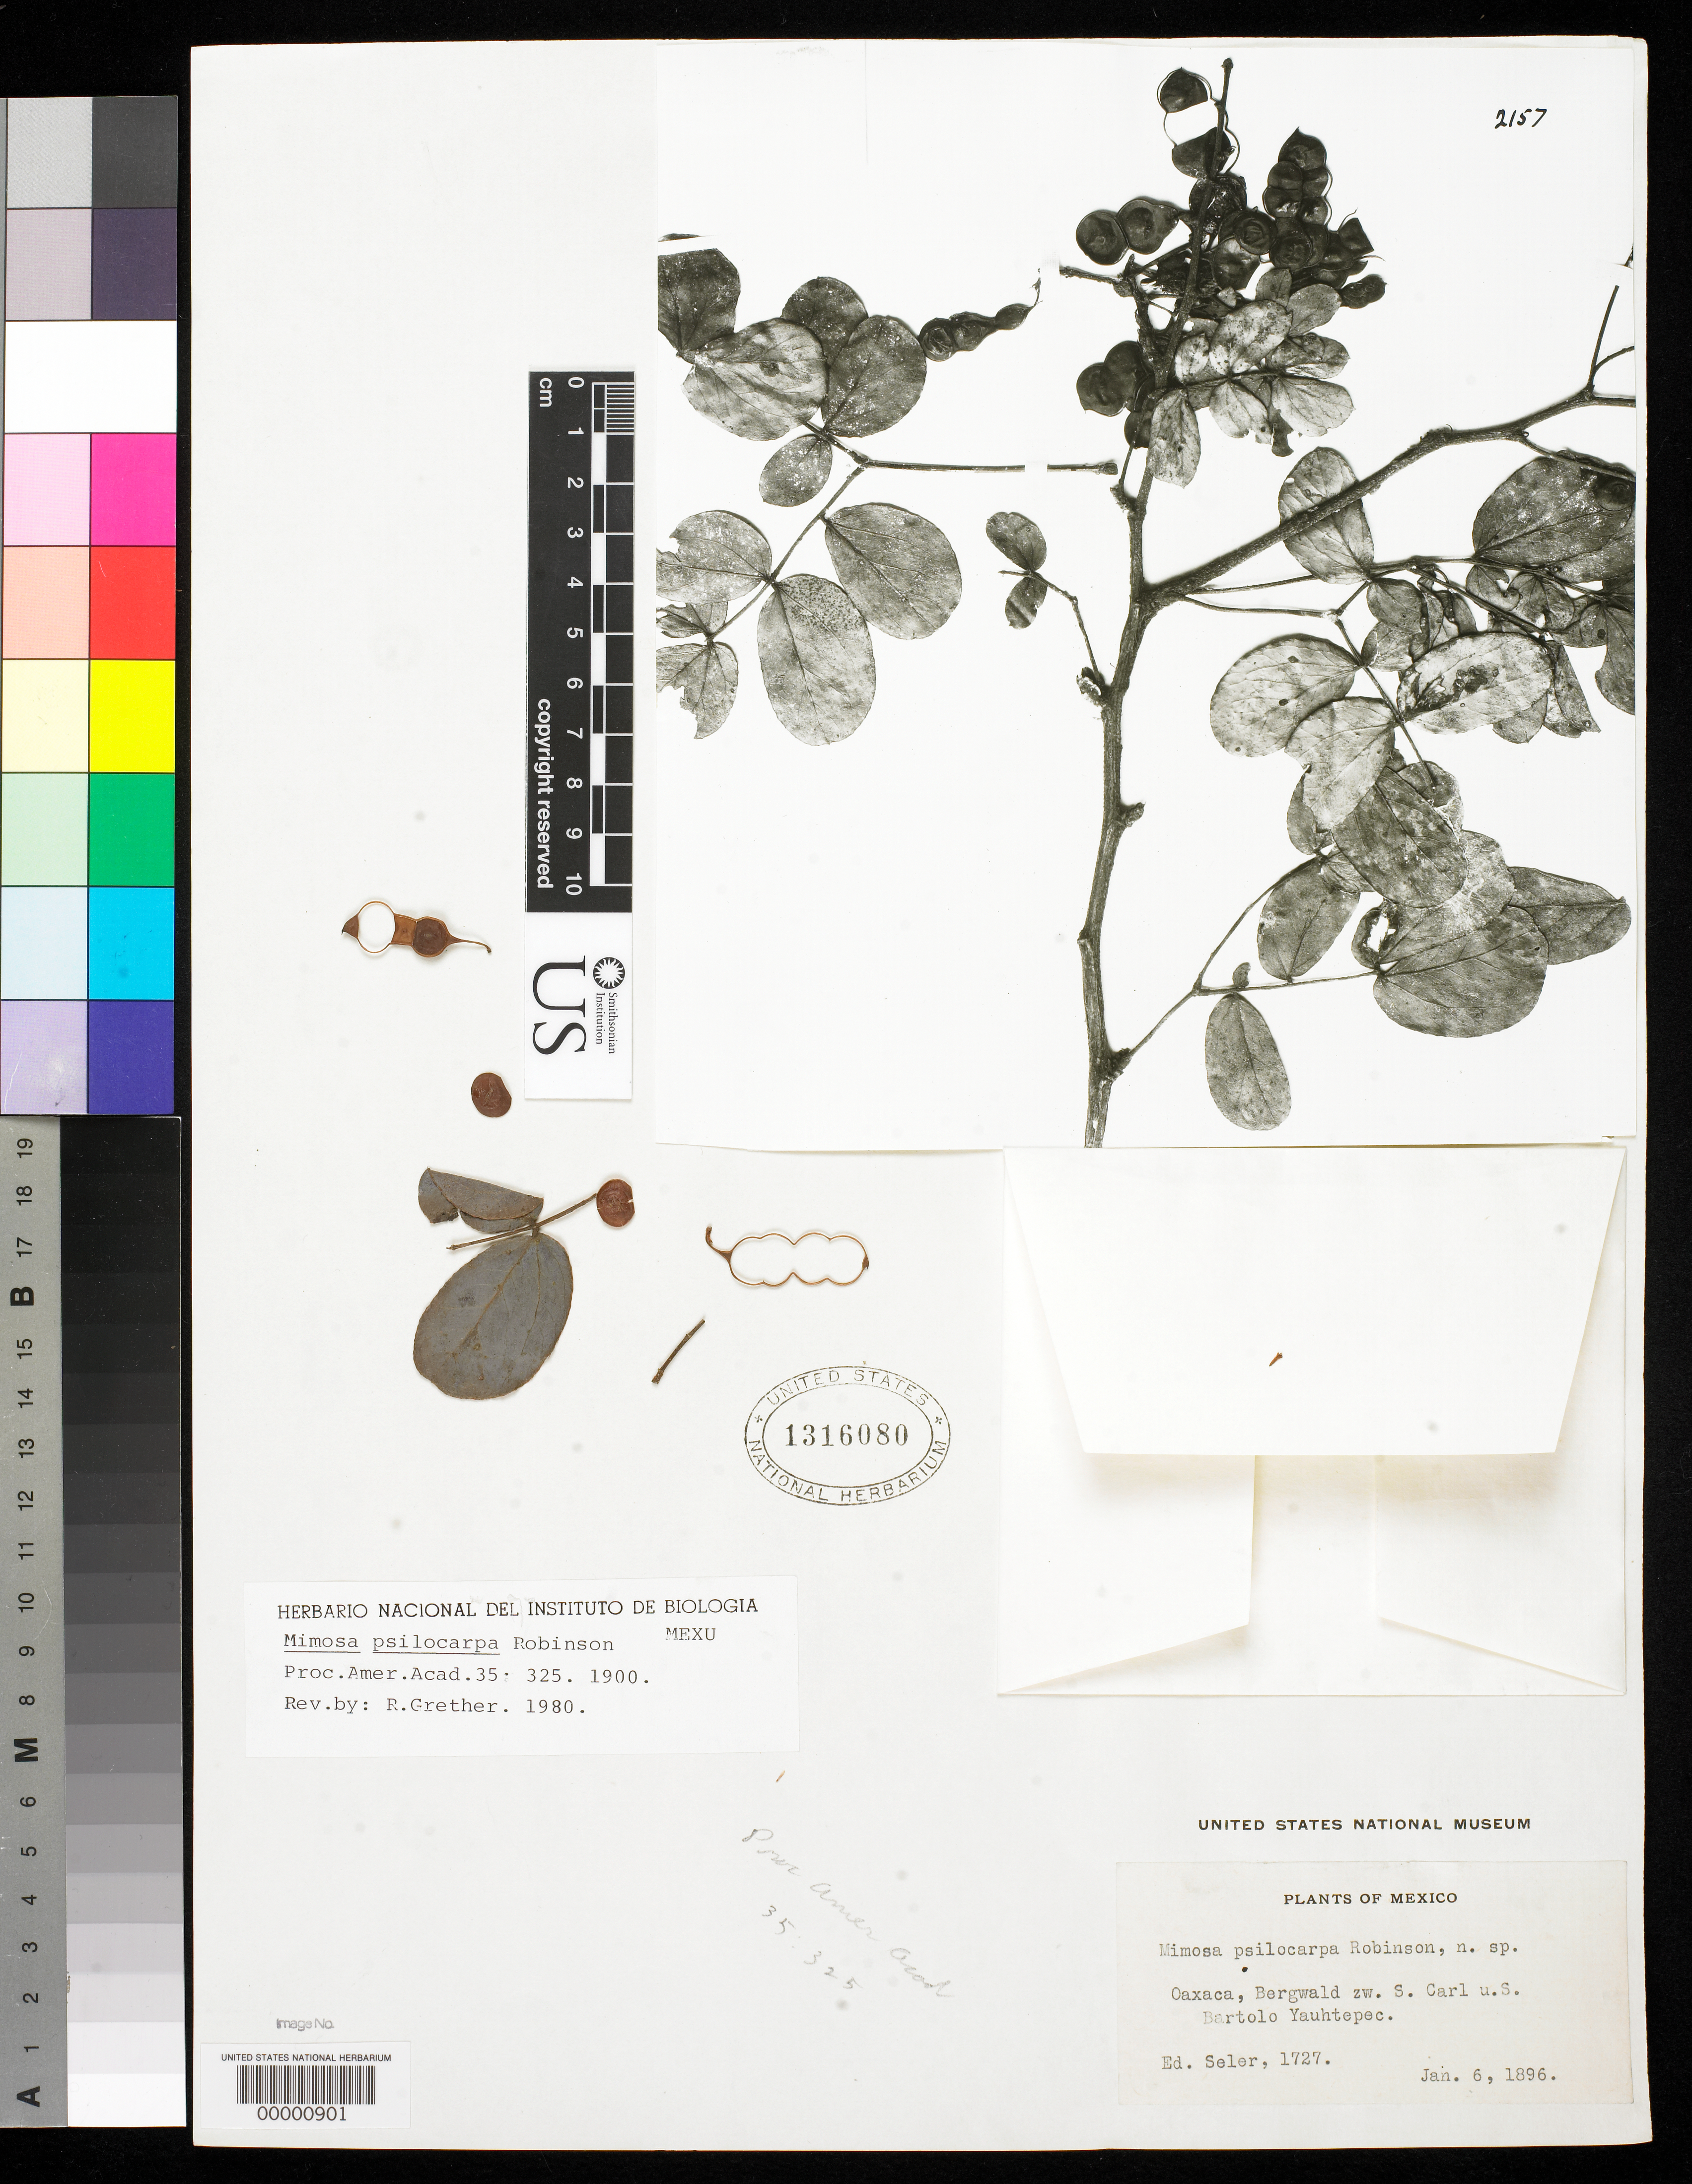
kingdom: Plantae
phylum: Tracheophyta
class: Magnoliopsida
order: Fabales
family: Fabaceae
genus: Mimosa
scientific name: Mimosa psilocarpa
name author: B.L. Rob.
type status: Type Fragment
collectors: E. Seler & C. Seler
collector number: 1727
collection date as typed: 06 Jan 1896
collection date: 1896-01-06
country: Mexico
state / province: Oaxaca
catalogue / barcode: US 1316080